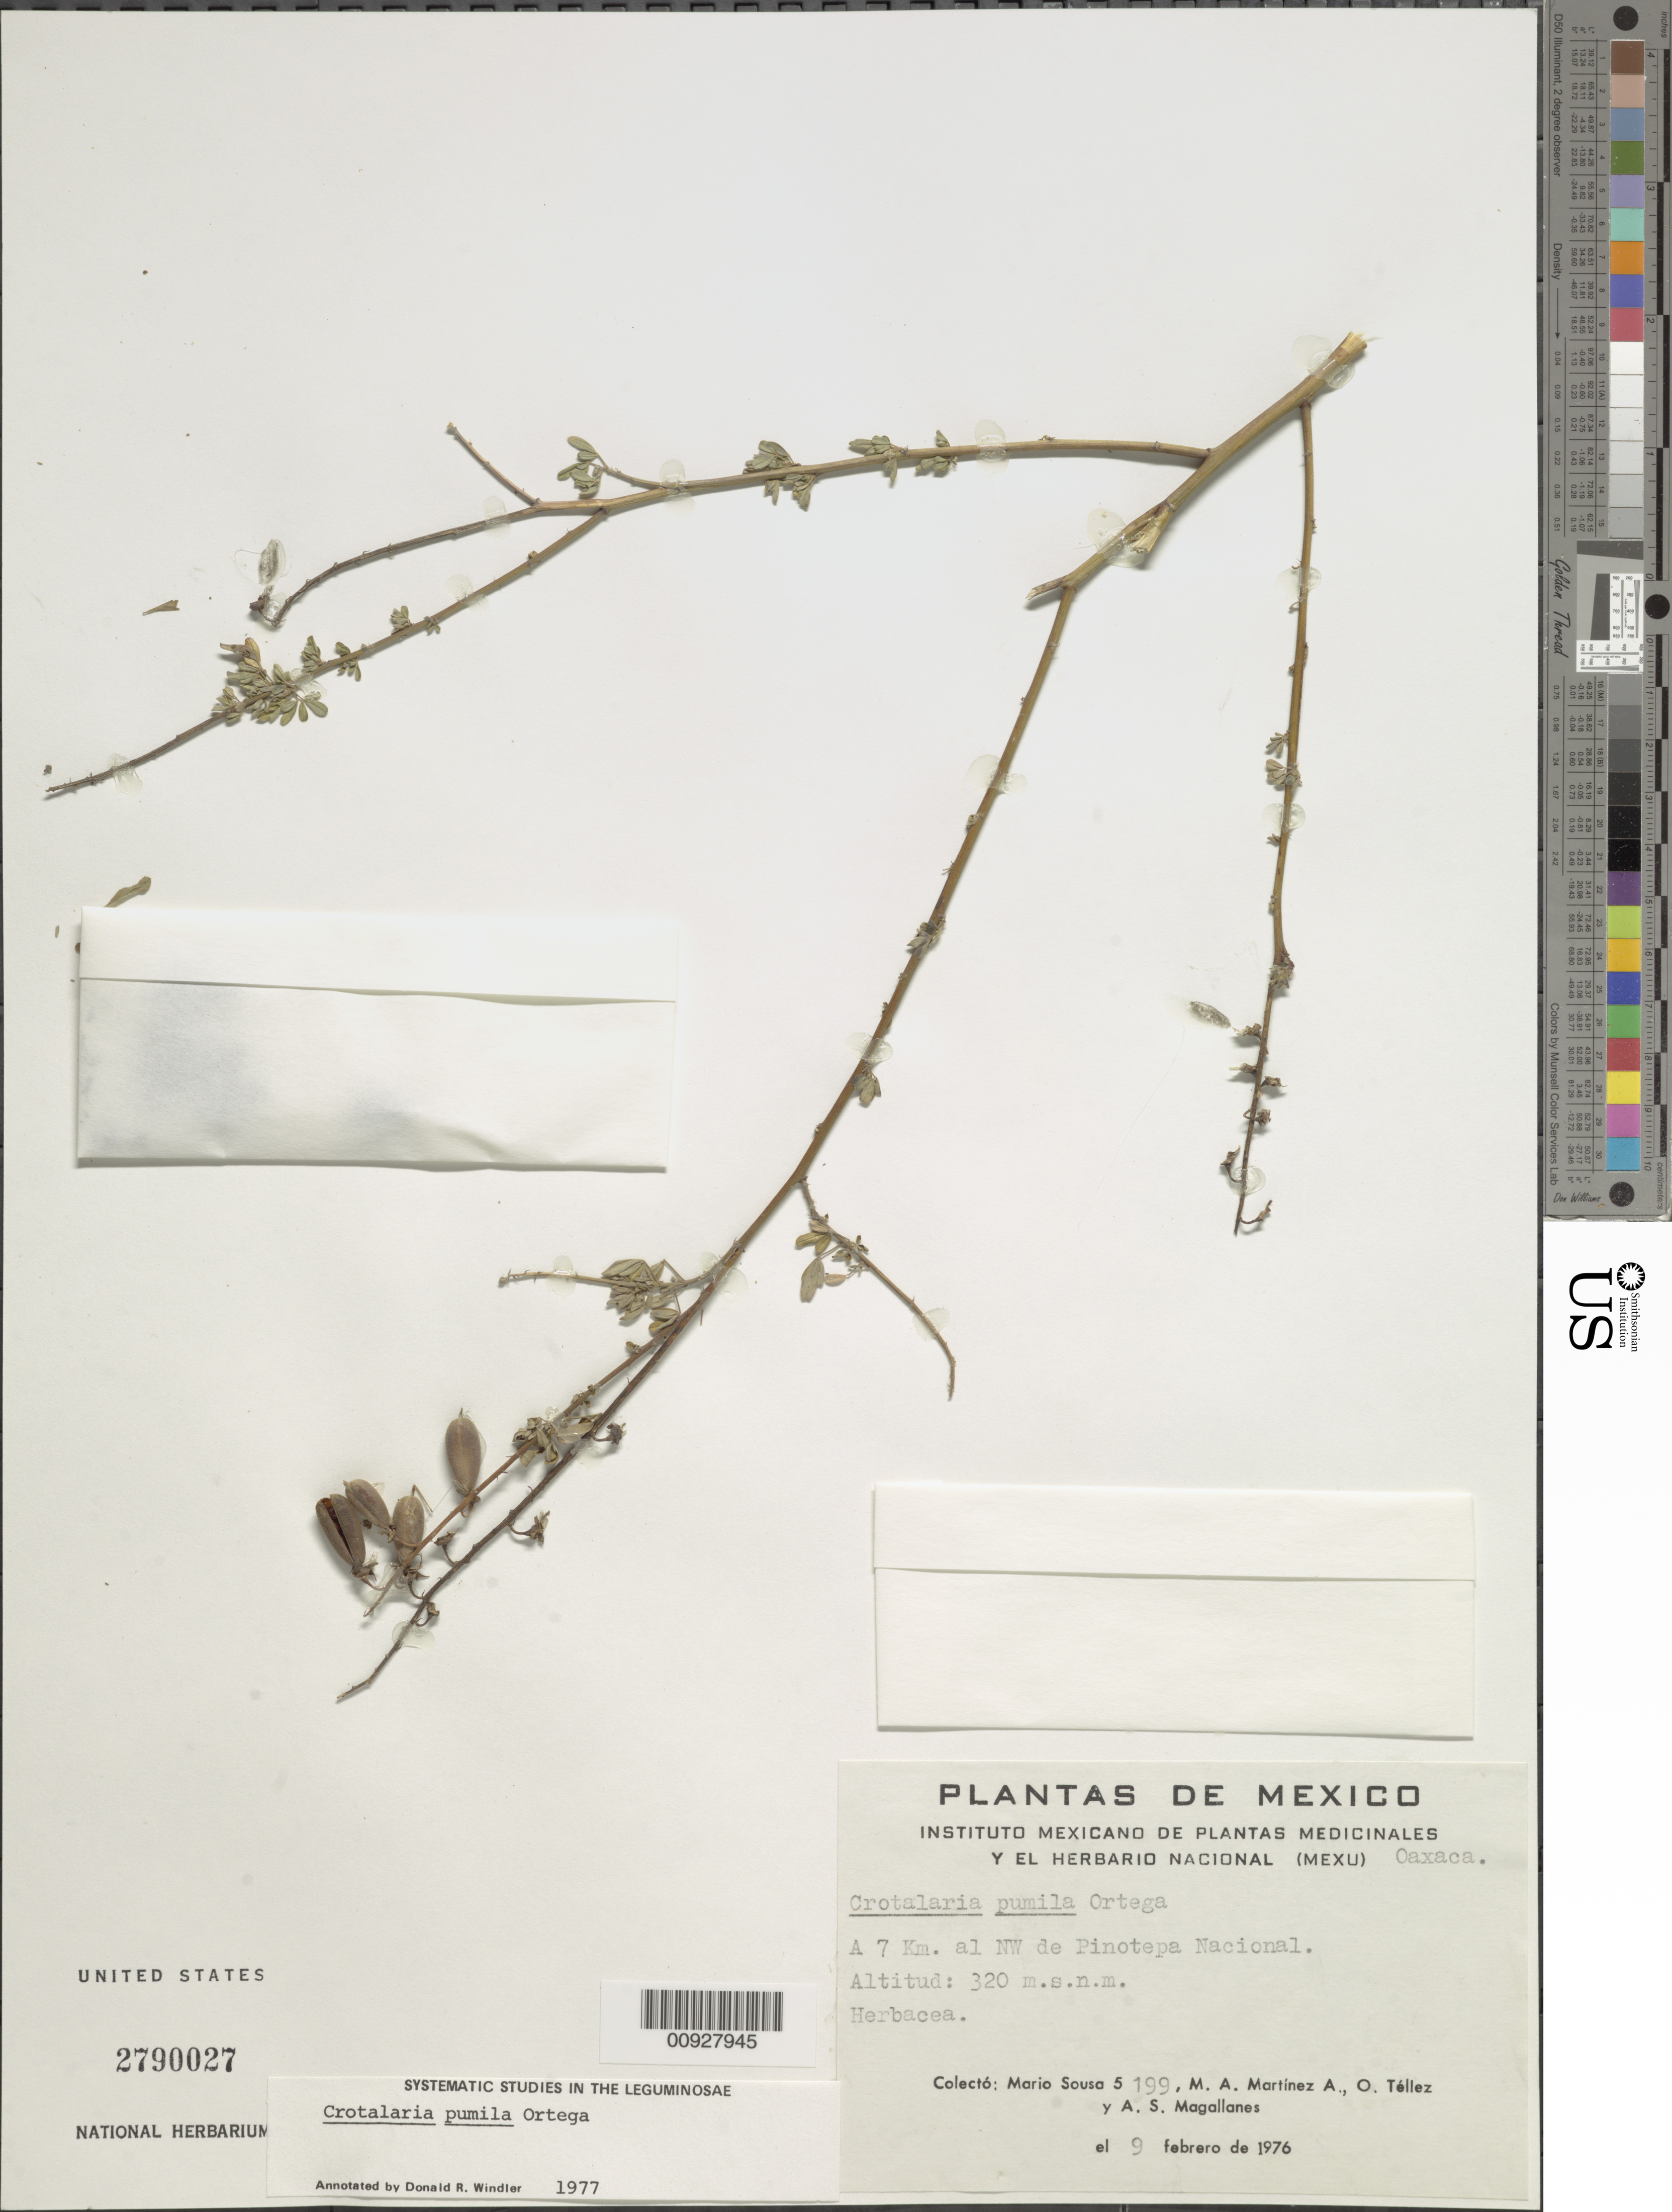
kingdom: Plantae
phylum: Tracheophyta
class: Magnoliopsida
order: Fabales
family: Fabaceae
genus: Crotalaria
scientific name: Crotalaria pumila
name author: Ortega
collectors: M. Sousa S., M. A. Martínez Alfaro, O. Téllez V. & A. Magallanes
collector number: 5199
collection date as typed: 09 Feb 1976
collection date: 1976-02-09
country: Mexico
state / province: Oaxaca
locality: A 7 km. al NW de Pinotepa Nacional.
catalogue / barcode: US 2790027